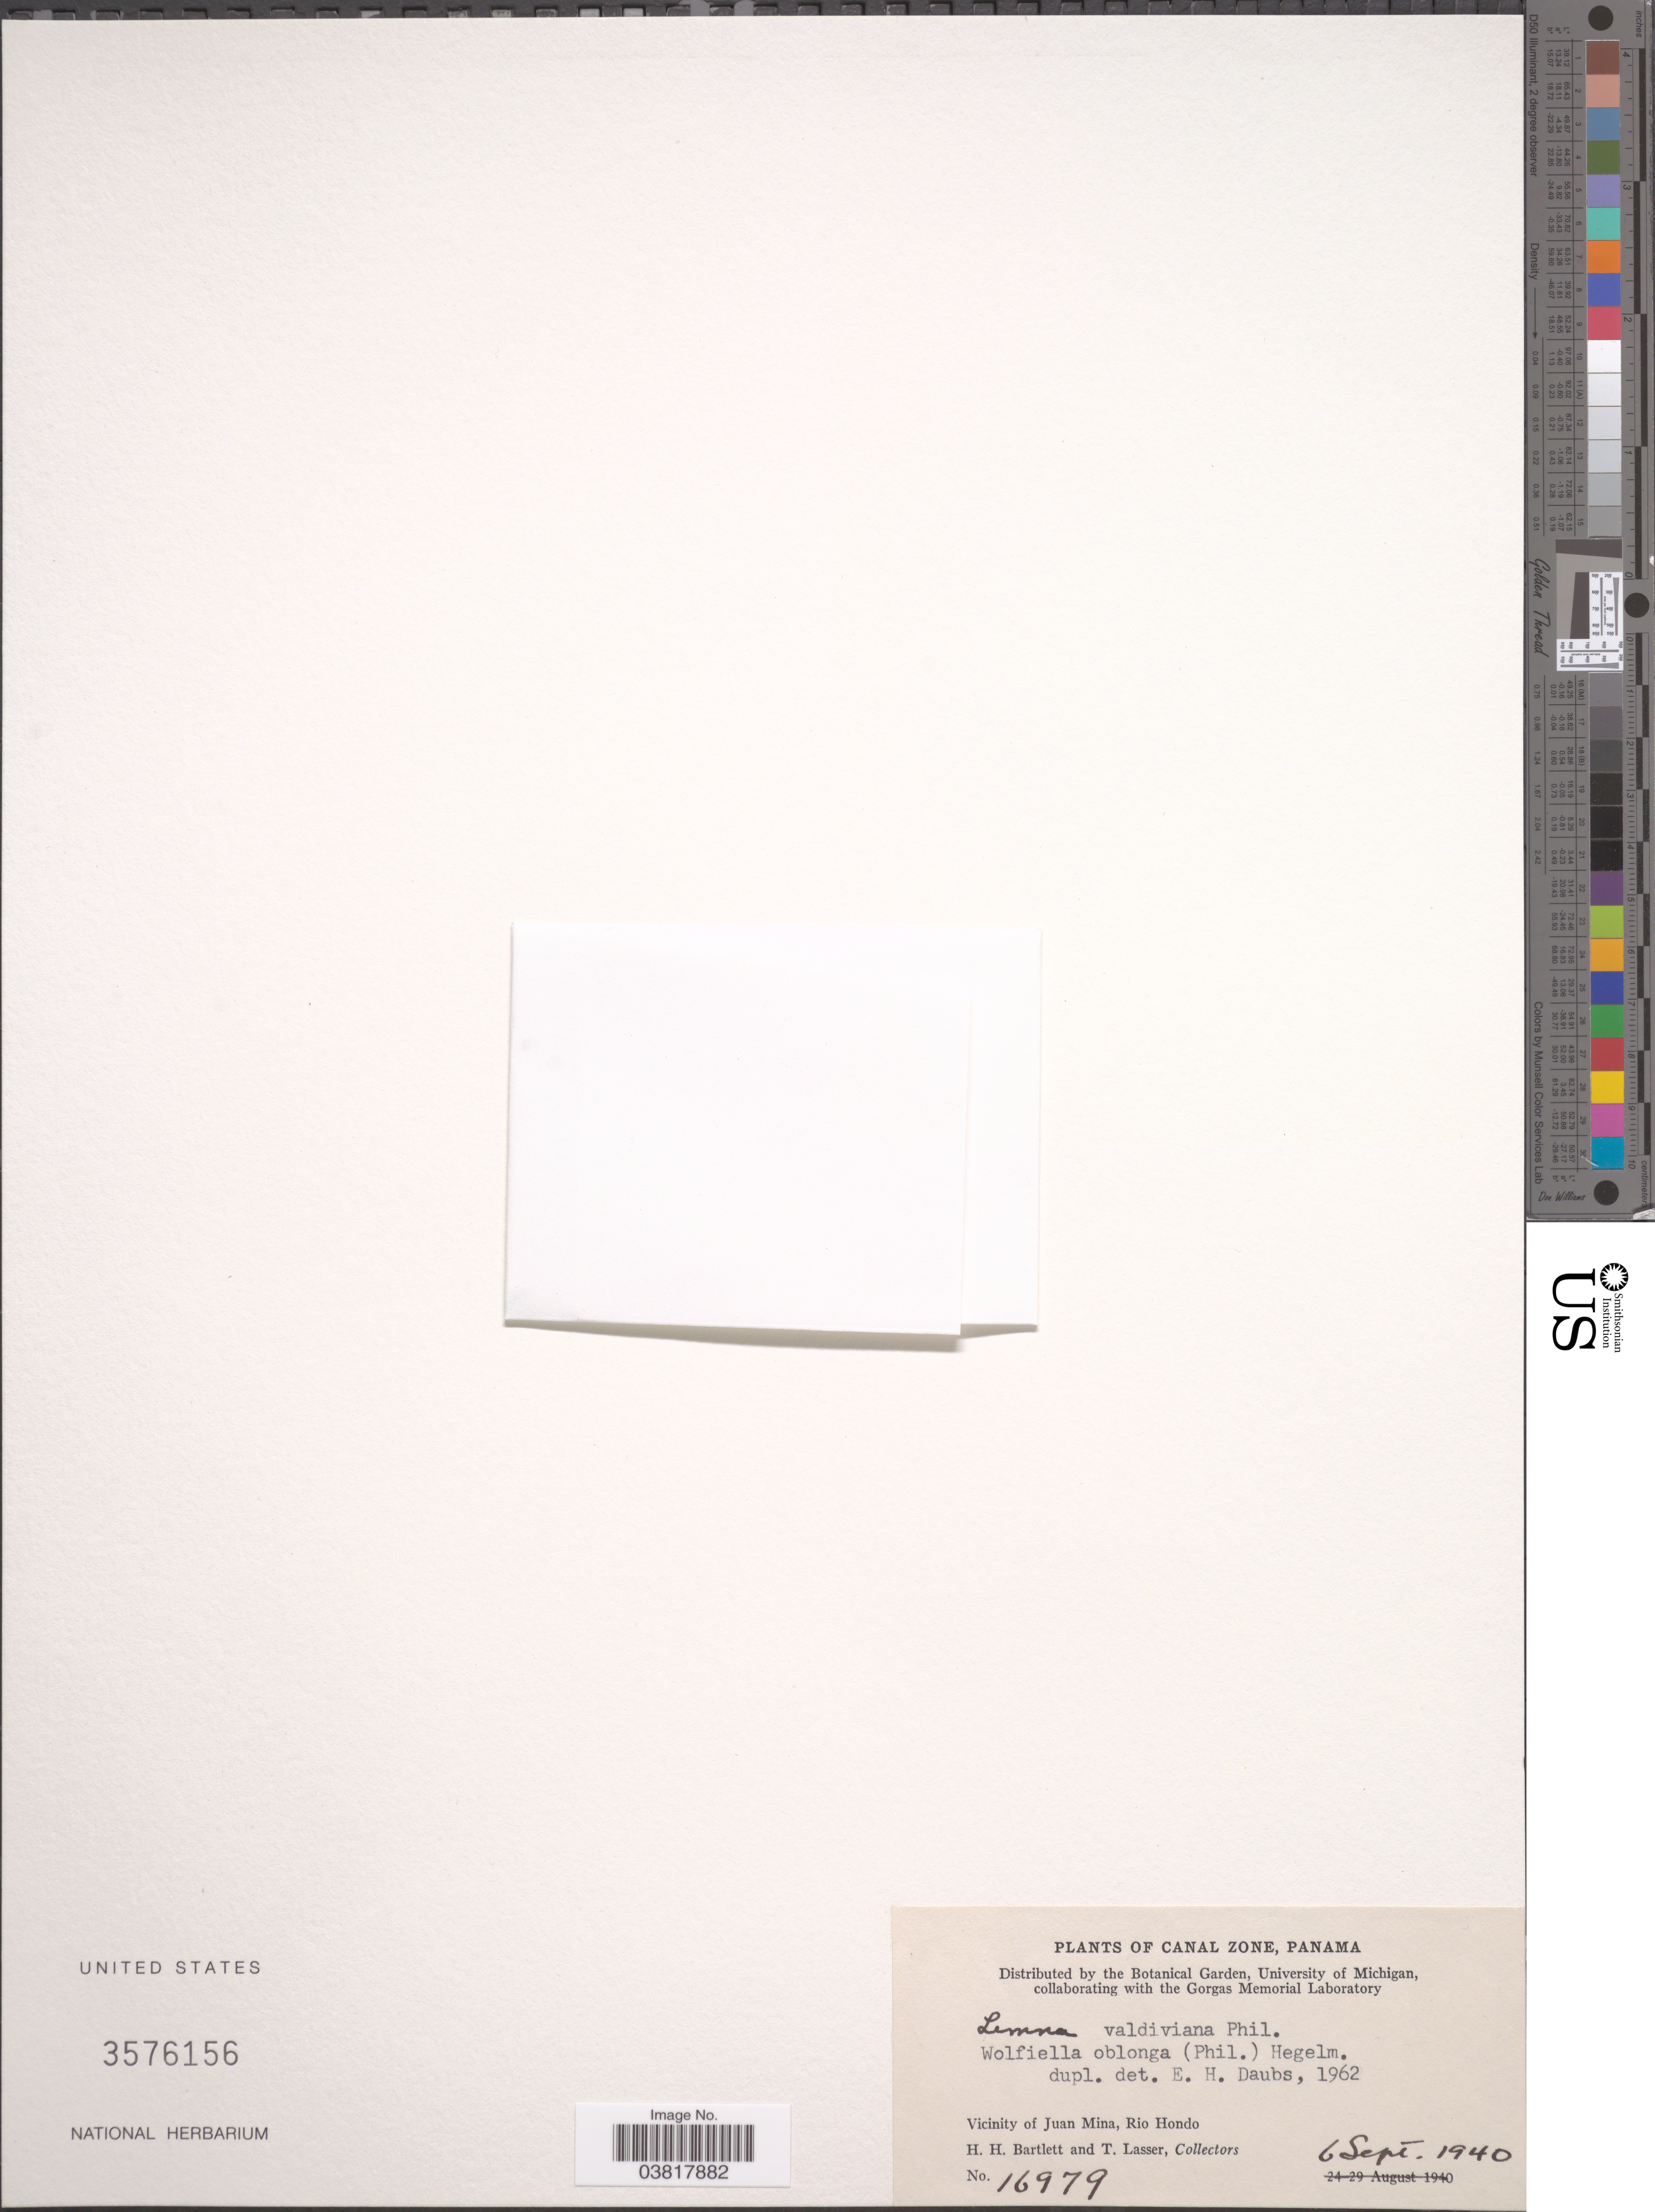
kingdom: Plantae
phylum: Tracheophyta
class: Liliopsida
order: Alismatales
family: Araceae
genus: Lemna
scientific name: Lemna valdiviana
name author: Phil.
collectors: H. H. Bartlett & T. Lasser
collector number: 16979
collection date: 1940-09-06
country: Panama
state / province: Colón / Panamá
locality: Canal Zone. Vicinity of Juan Mina, Rio Hondo.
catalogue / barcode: US 3576156